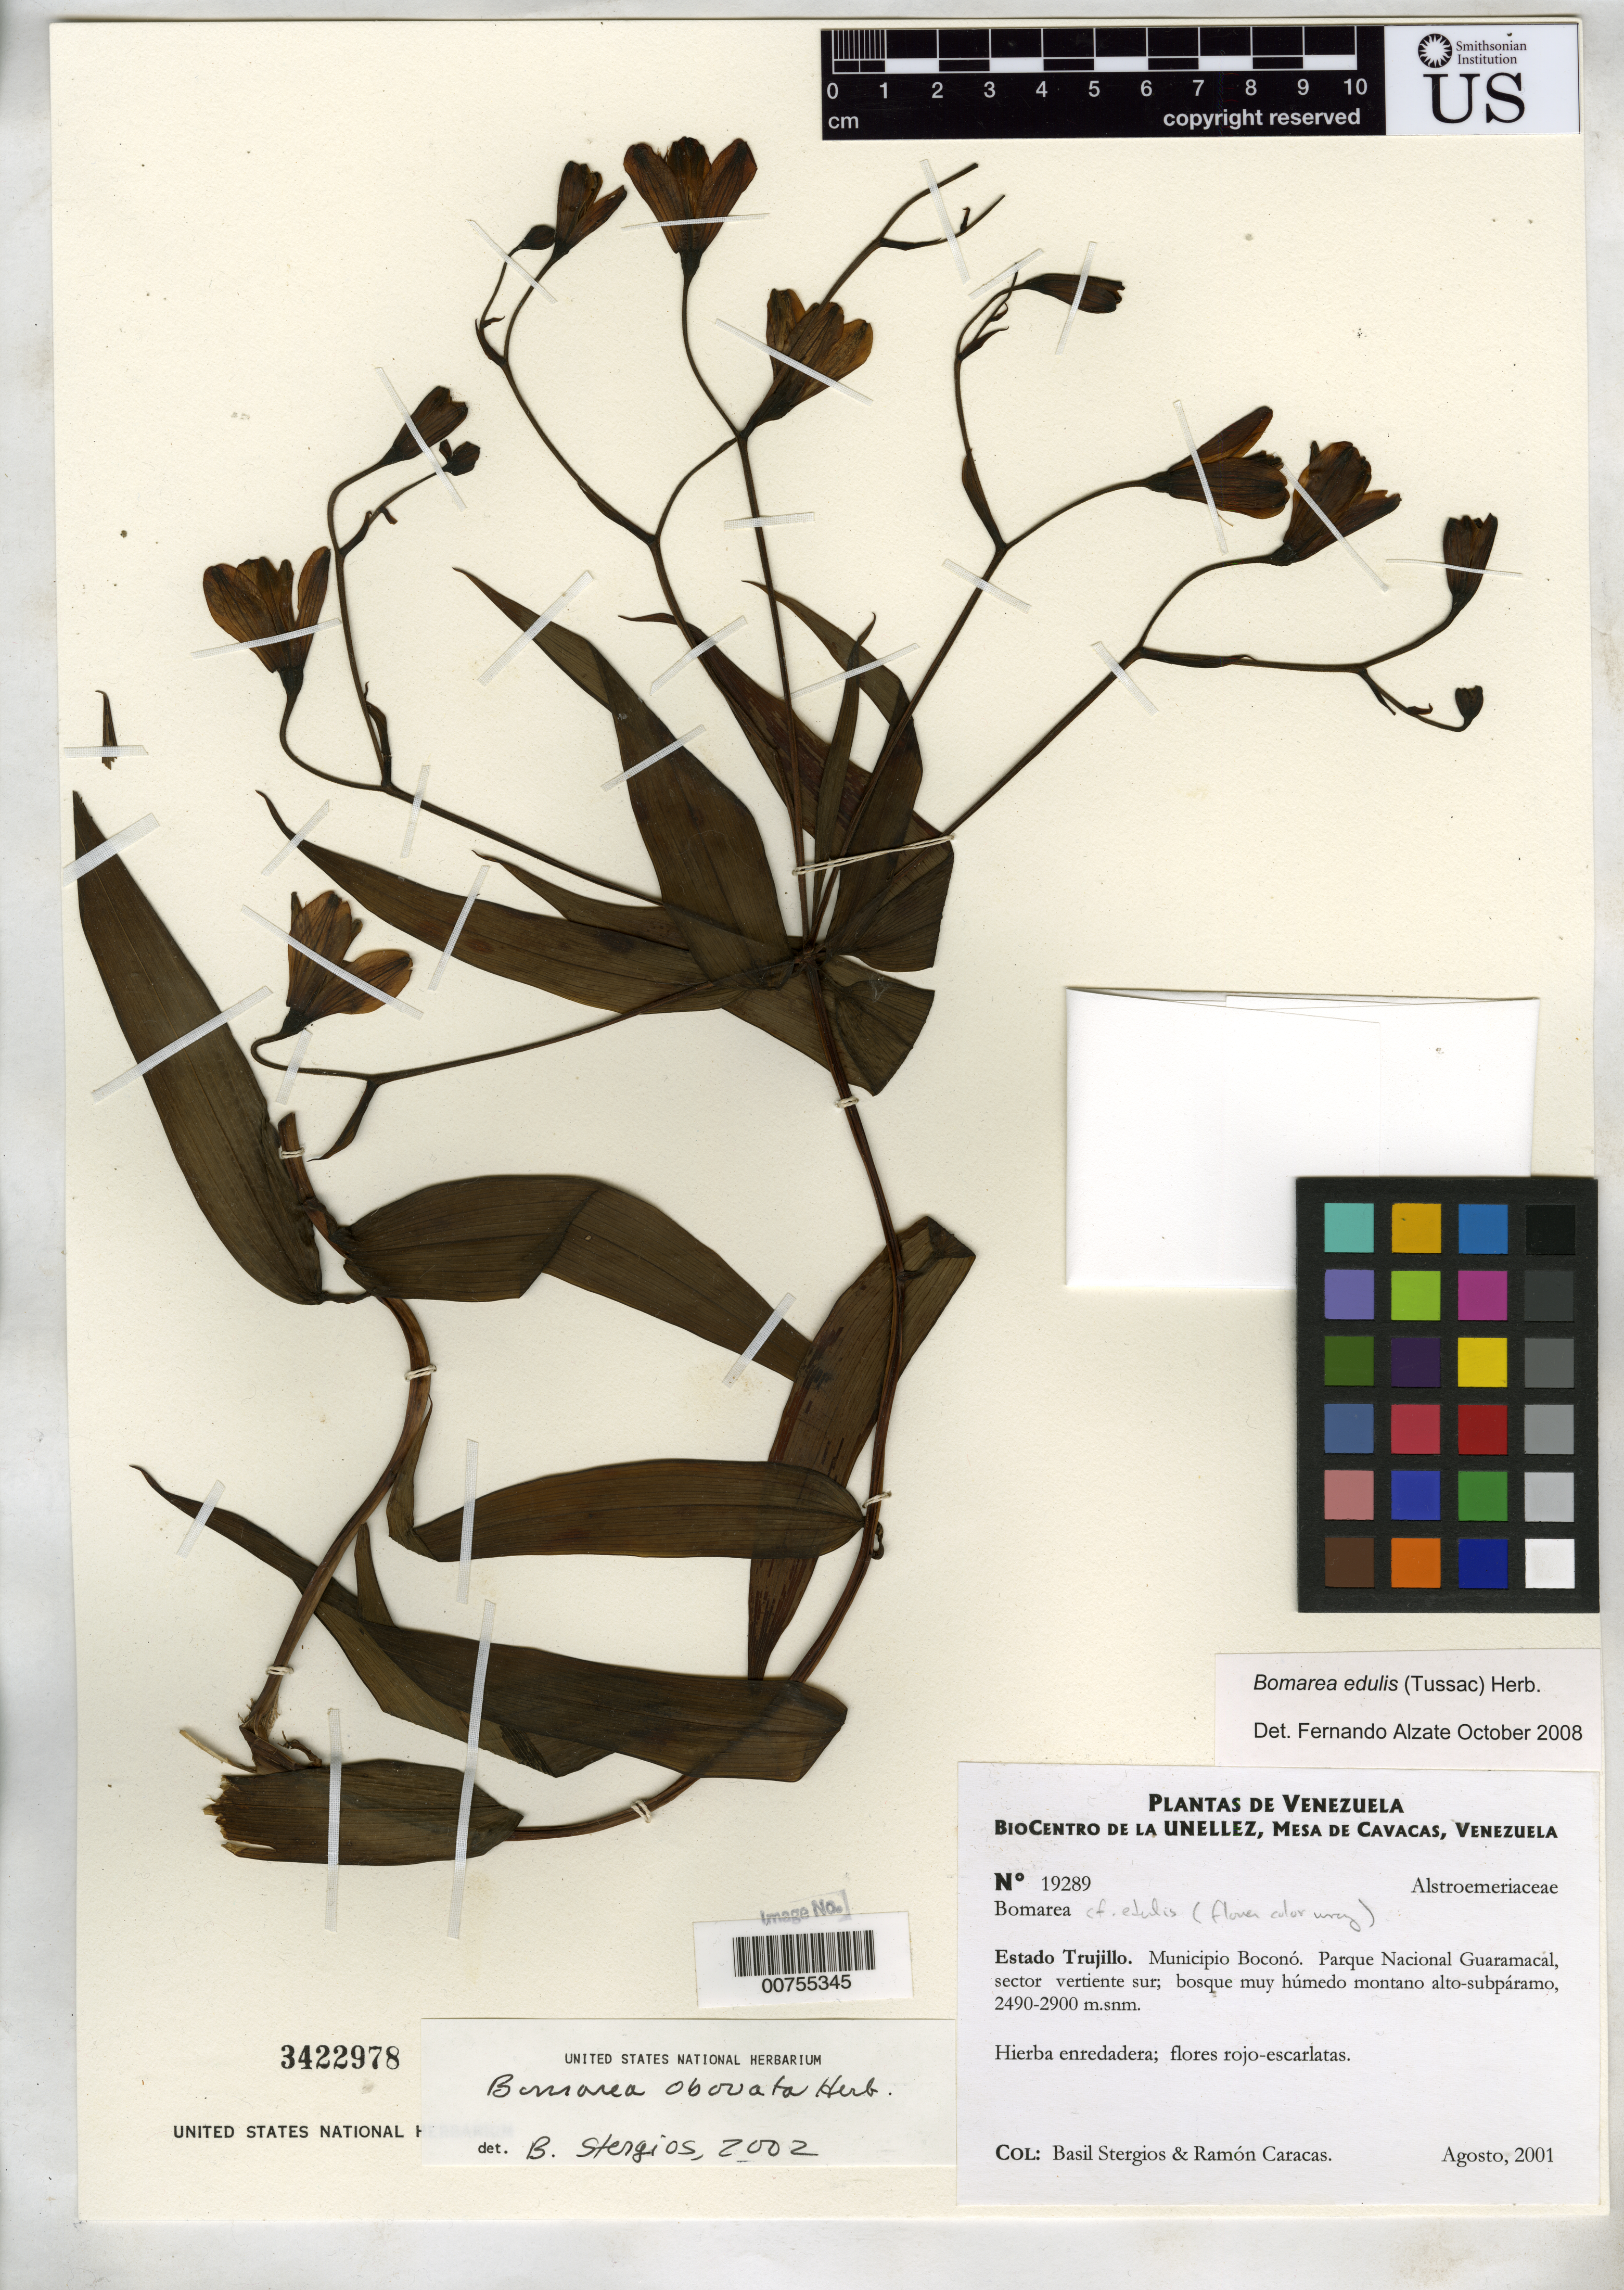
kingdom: Plantae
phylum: Tracheophyta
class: Liliopsida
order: Liliales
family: Alstroemeriaceae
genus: Bomarea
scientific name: Bomarea edulis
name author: (Tussac) Herb.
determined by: Alzate Guarin, Fernando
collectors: B. G. Stergios & R. Caracas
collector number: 19289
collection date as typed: Aug 2001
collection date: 2001-08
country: Venezuela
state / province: Trujillo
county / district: Boconó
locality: Parque Nacional Guaramacal, vertiente sur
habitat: Bosque muy húmedo montano alto-subpáramo.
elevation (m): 2490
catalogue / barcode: US 3422978